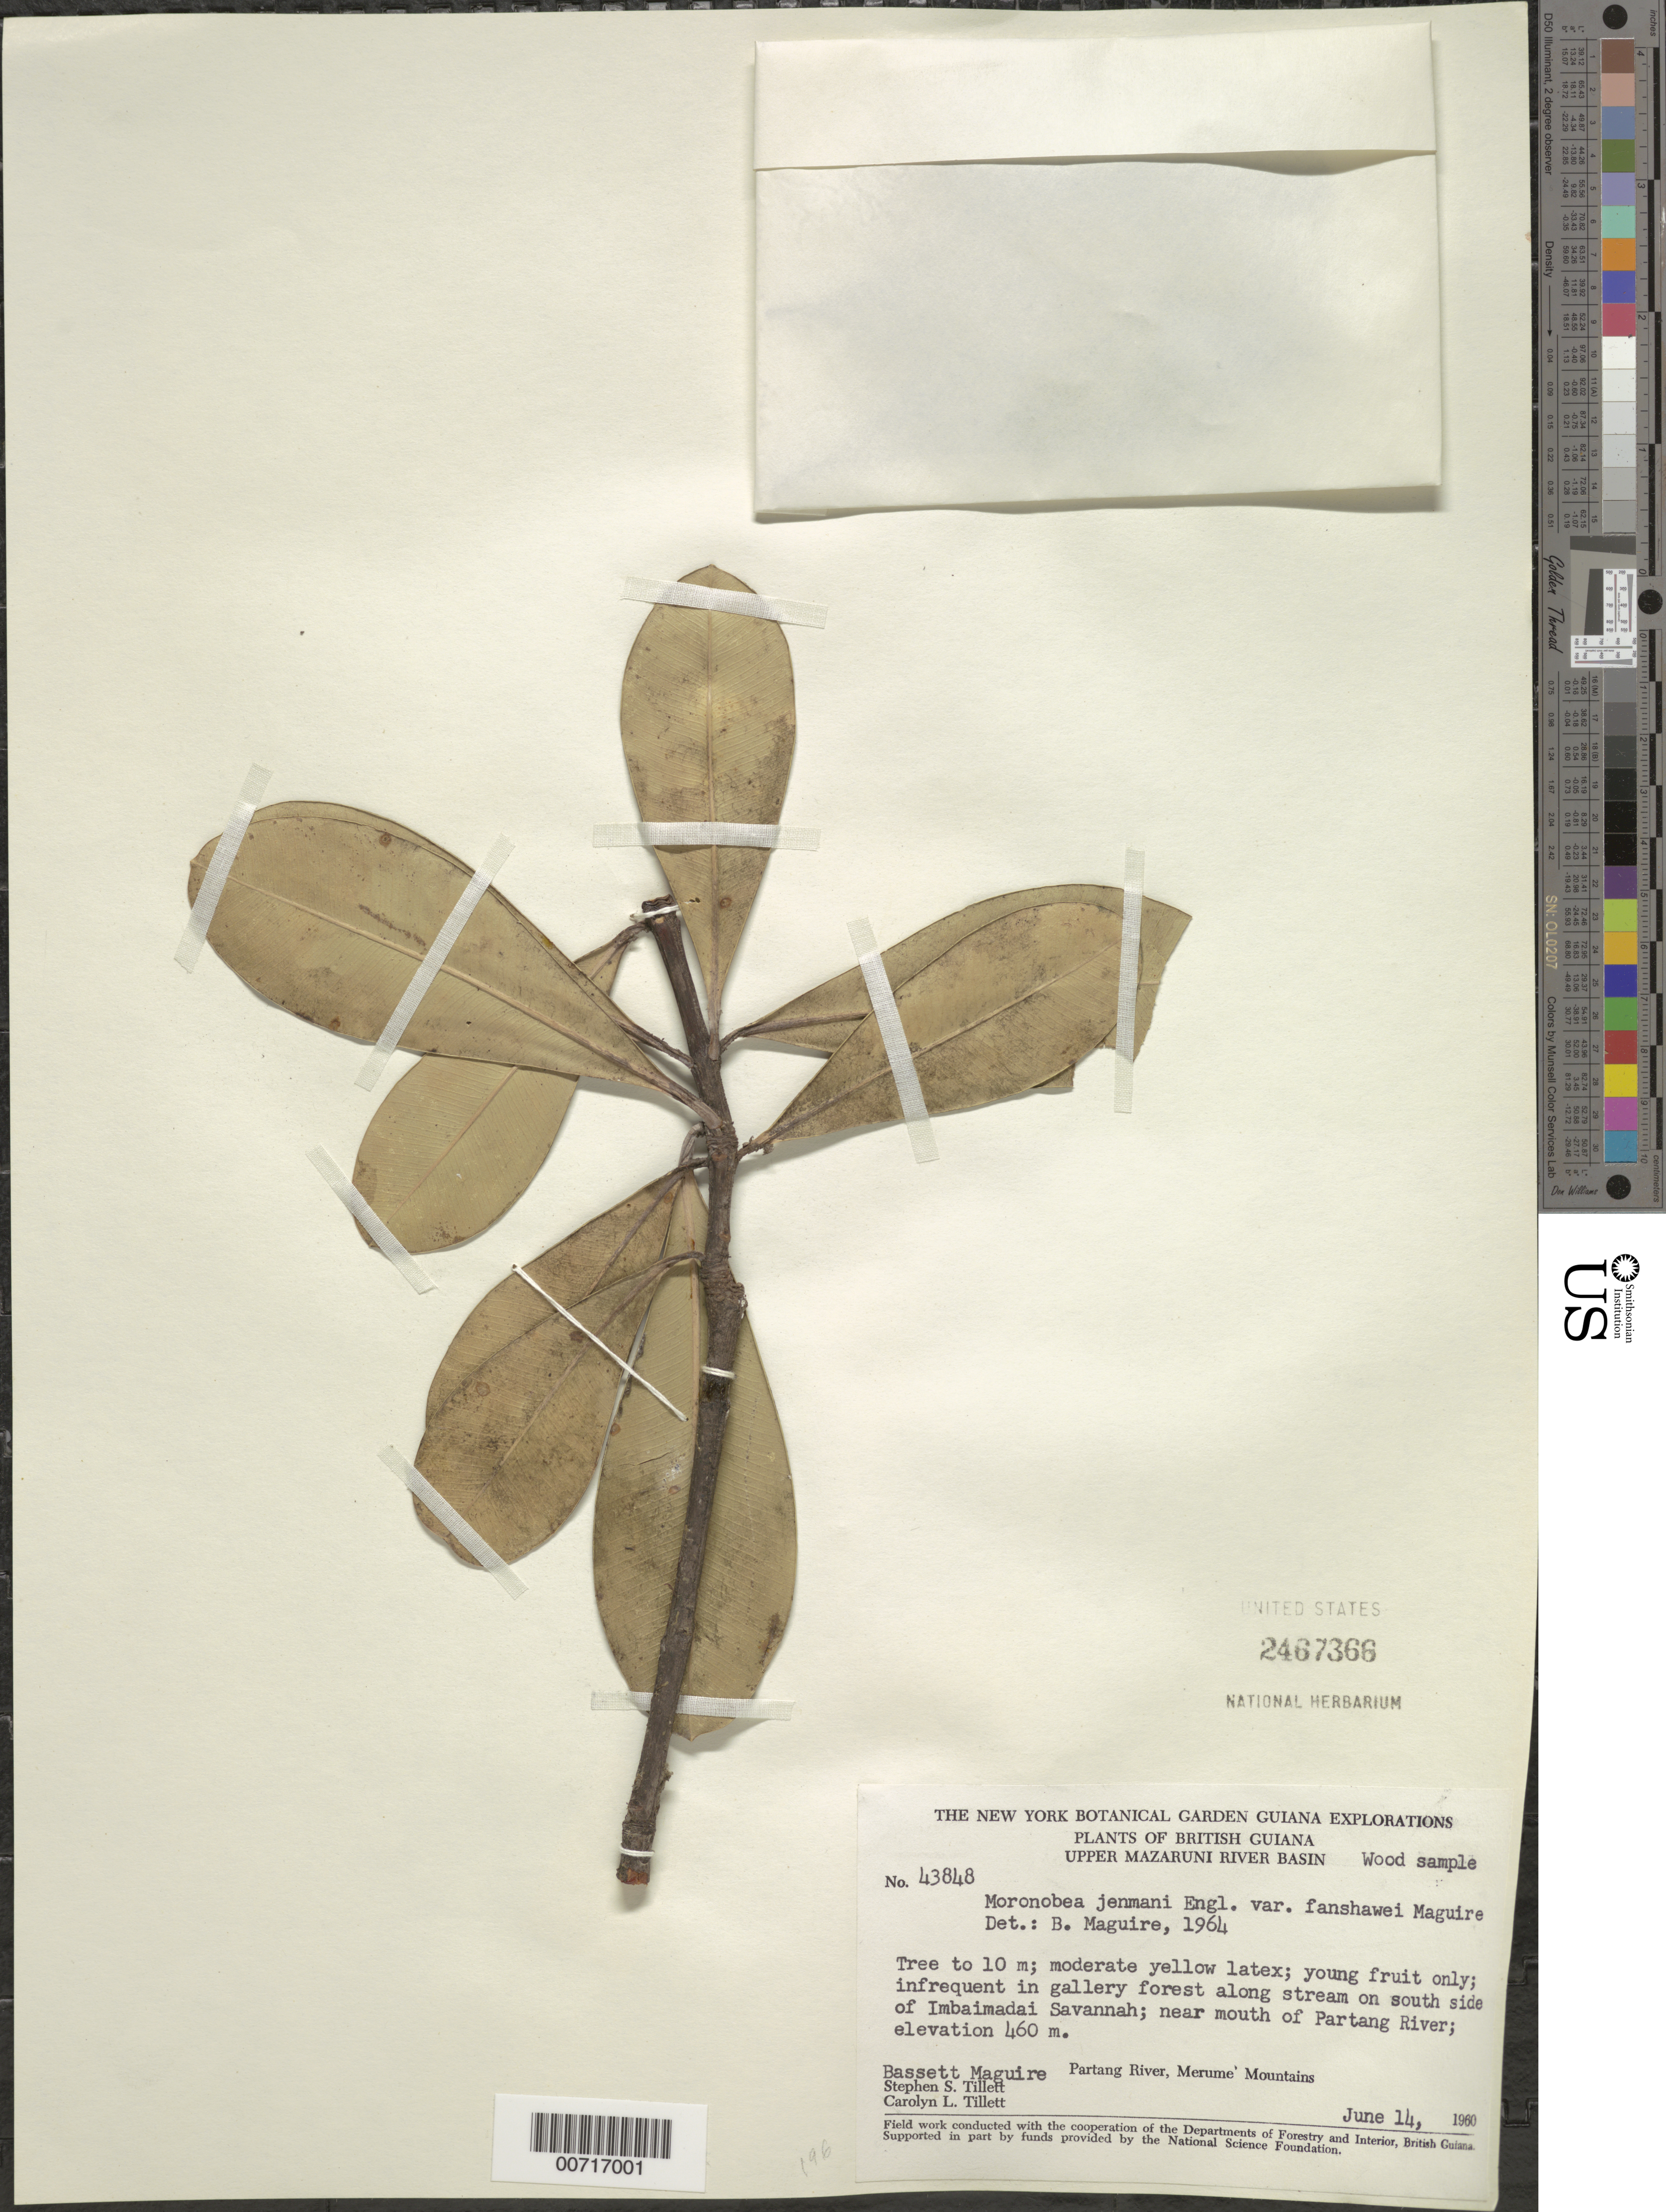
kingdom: Plantae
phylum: Tracheophyta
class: Magnoliopsida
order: Malpighiales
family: Clusiaceae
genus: Moronobea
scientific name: Moronobea jenmanii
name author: Engl.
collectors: B. Maguire, S. S. Tillett & C. L. Tillett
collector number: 43848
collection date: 1960-06-14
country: Guyana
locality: British Guiana, Upper Mazaruni River Basin. Infrequent in gallery forest along stream on south side of Imbaimadai Savannah; near mouth of Partang River. Partang River, Merume Mountains.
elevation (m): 460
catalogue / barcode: US 2467366